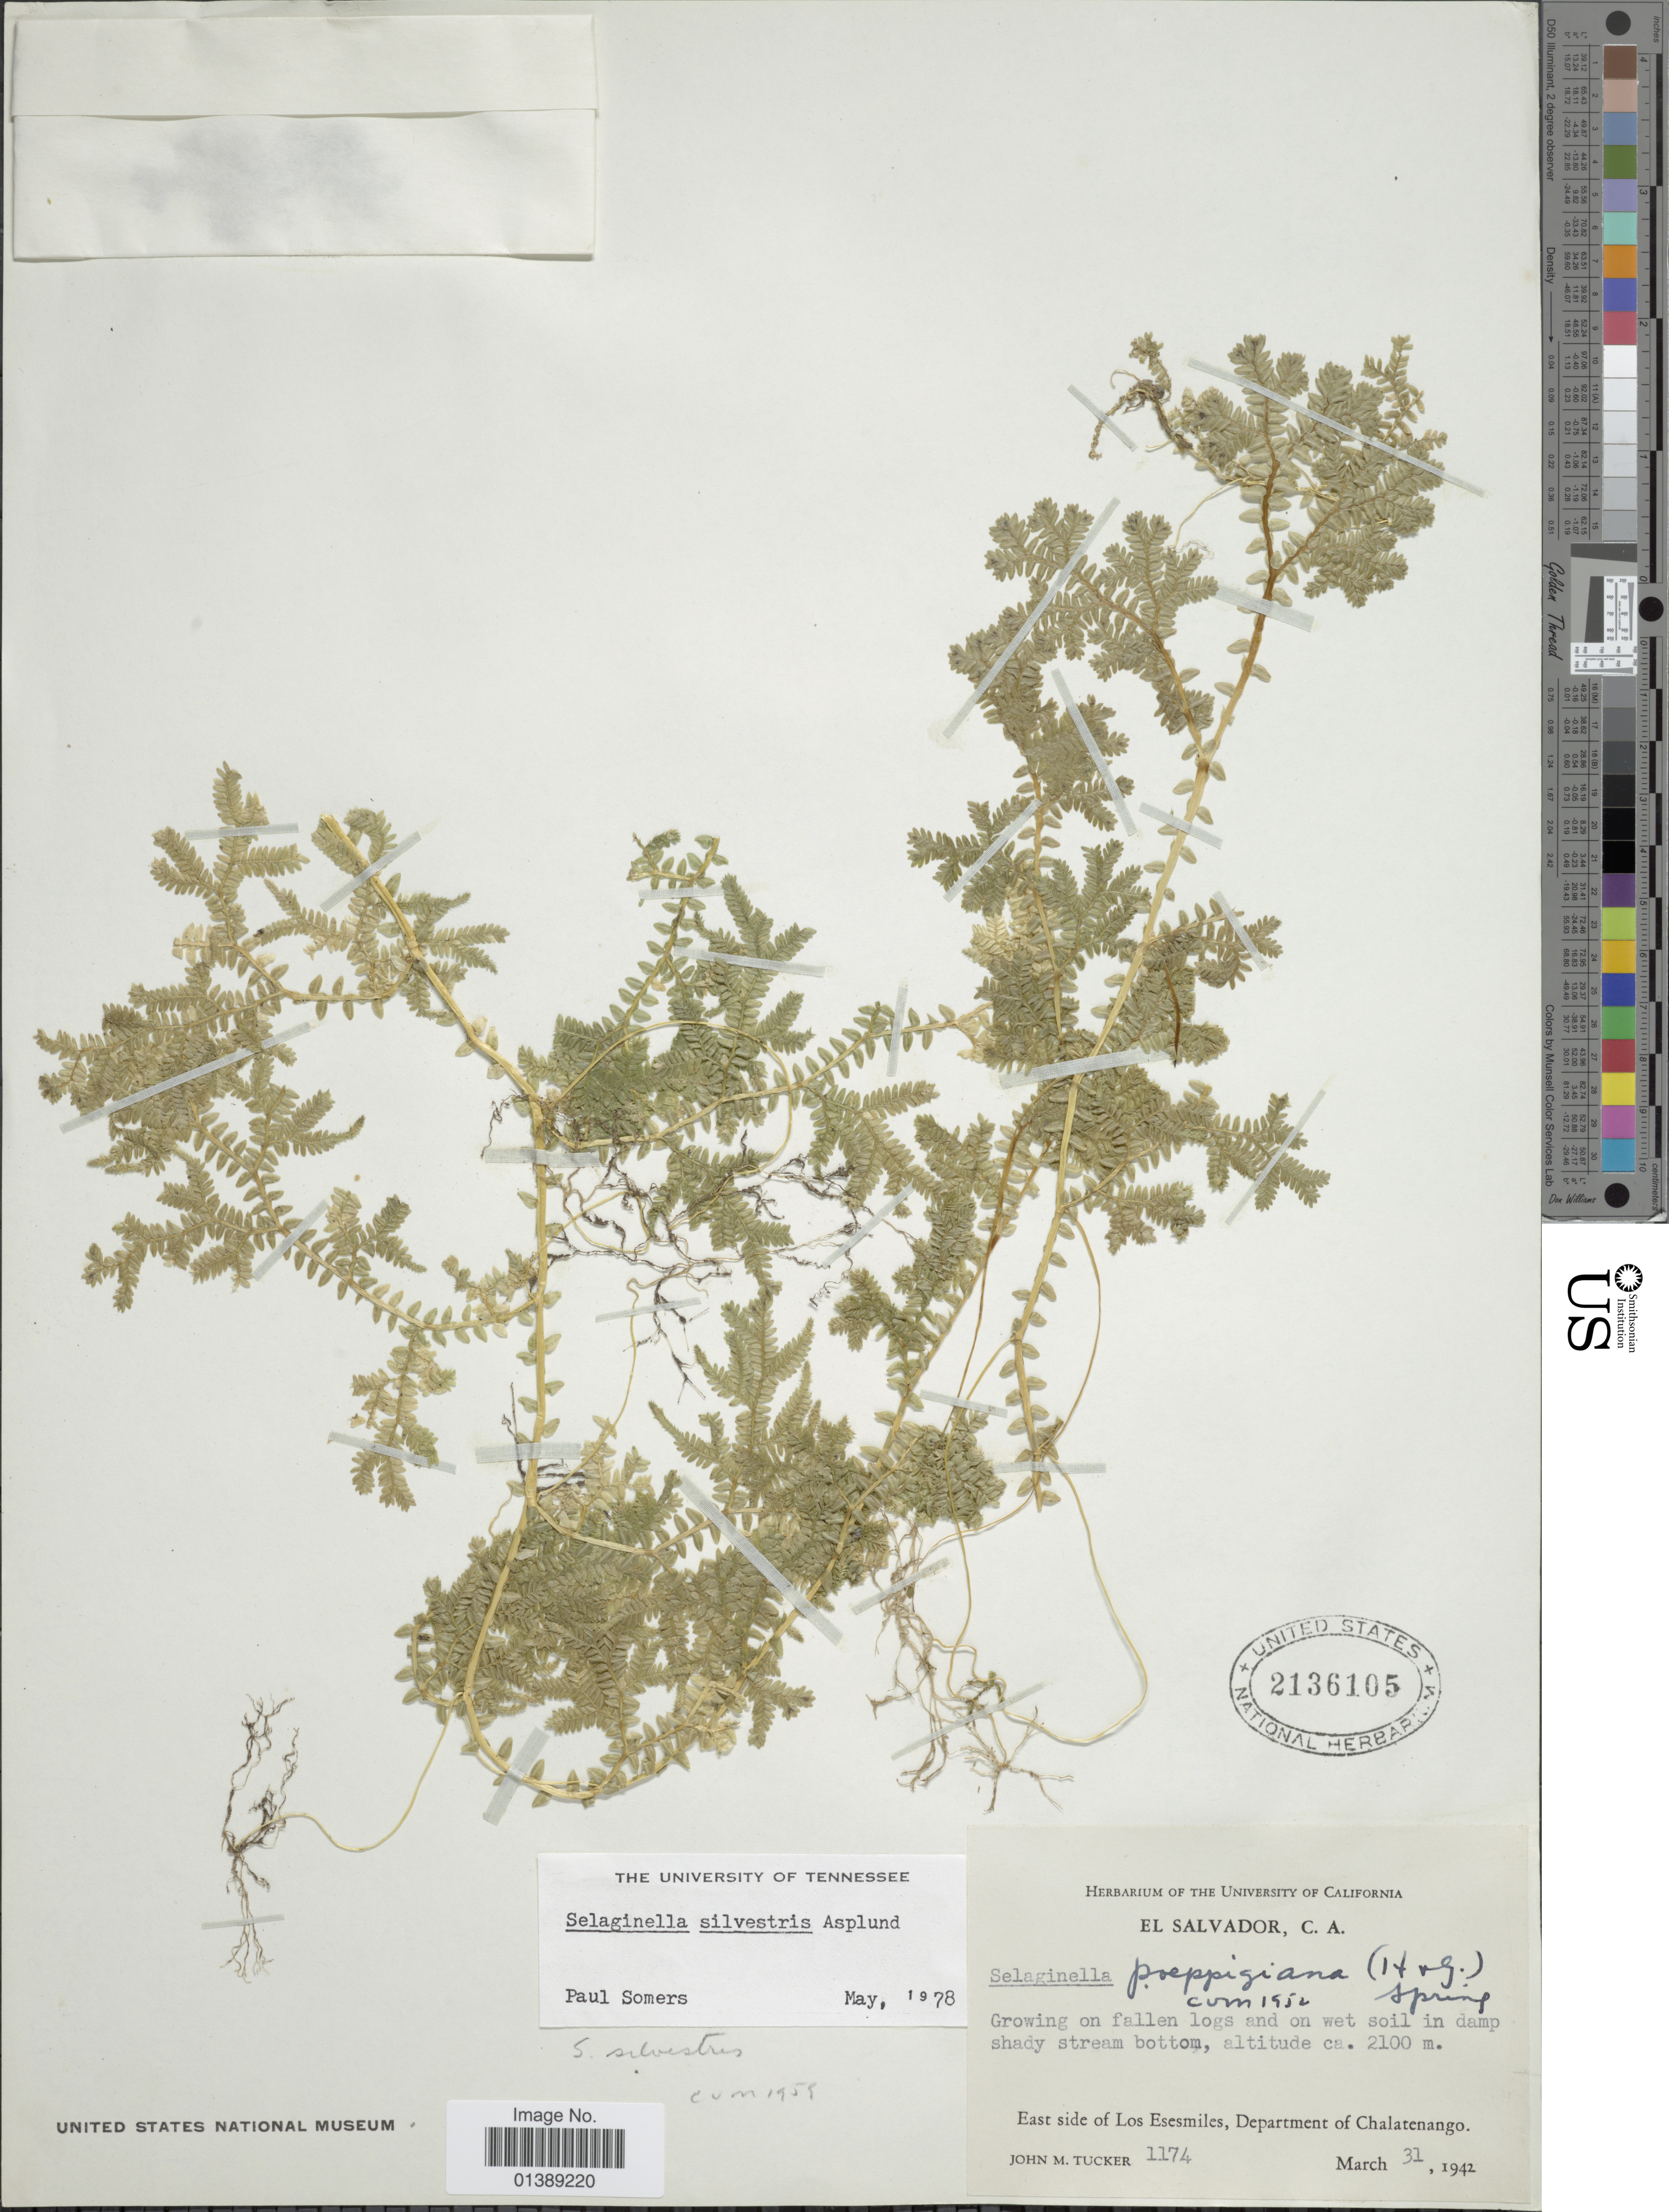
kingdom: Plantae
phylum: Tracheophyta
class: Lycopodiopsida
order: Selaginellales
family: Selaginellaceae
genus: Selaginella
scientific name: Selaginella silvestris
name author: Aspl.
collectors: J. M. Tucker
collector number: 1174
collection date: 1942-03-31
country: El Salvador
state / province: Chalatenango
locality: East side of Los Esesmiles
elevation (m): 2100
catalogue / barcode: US 2136105